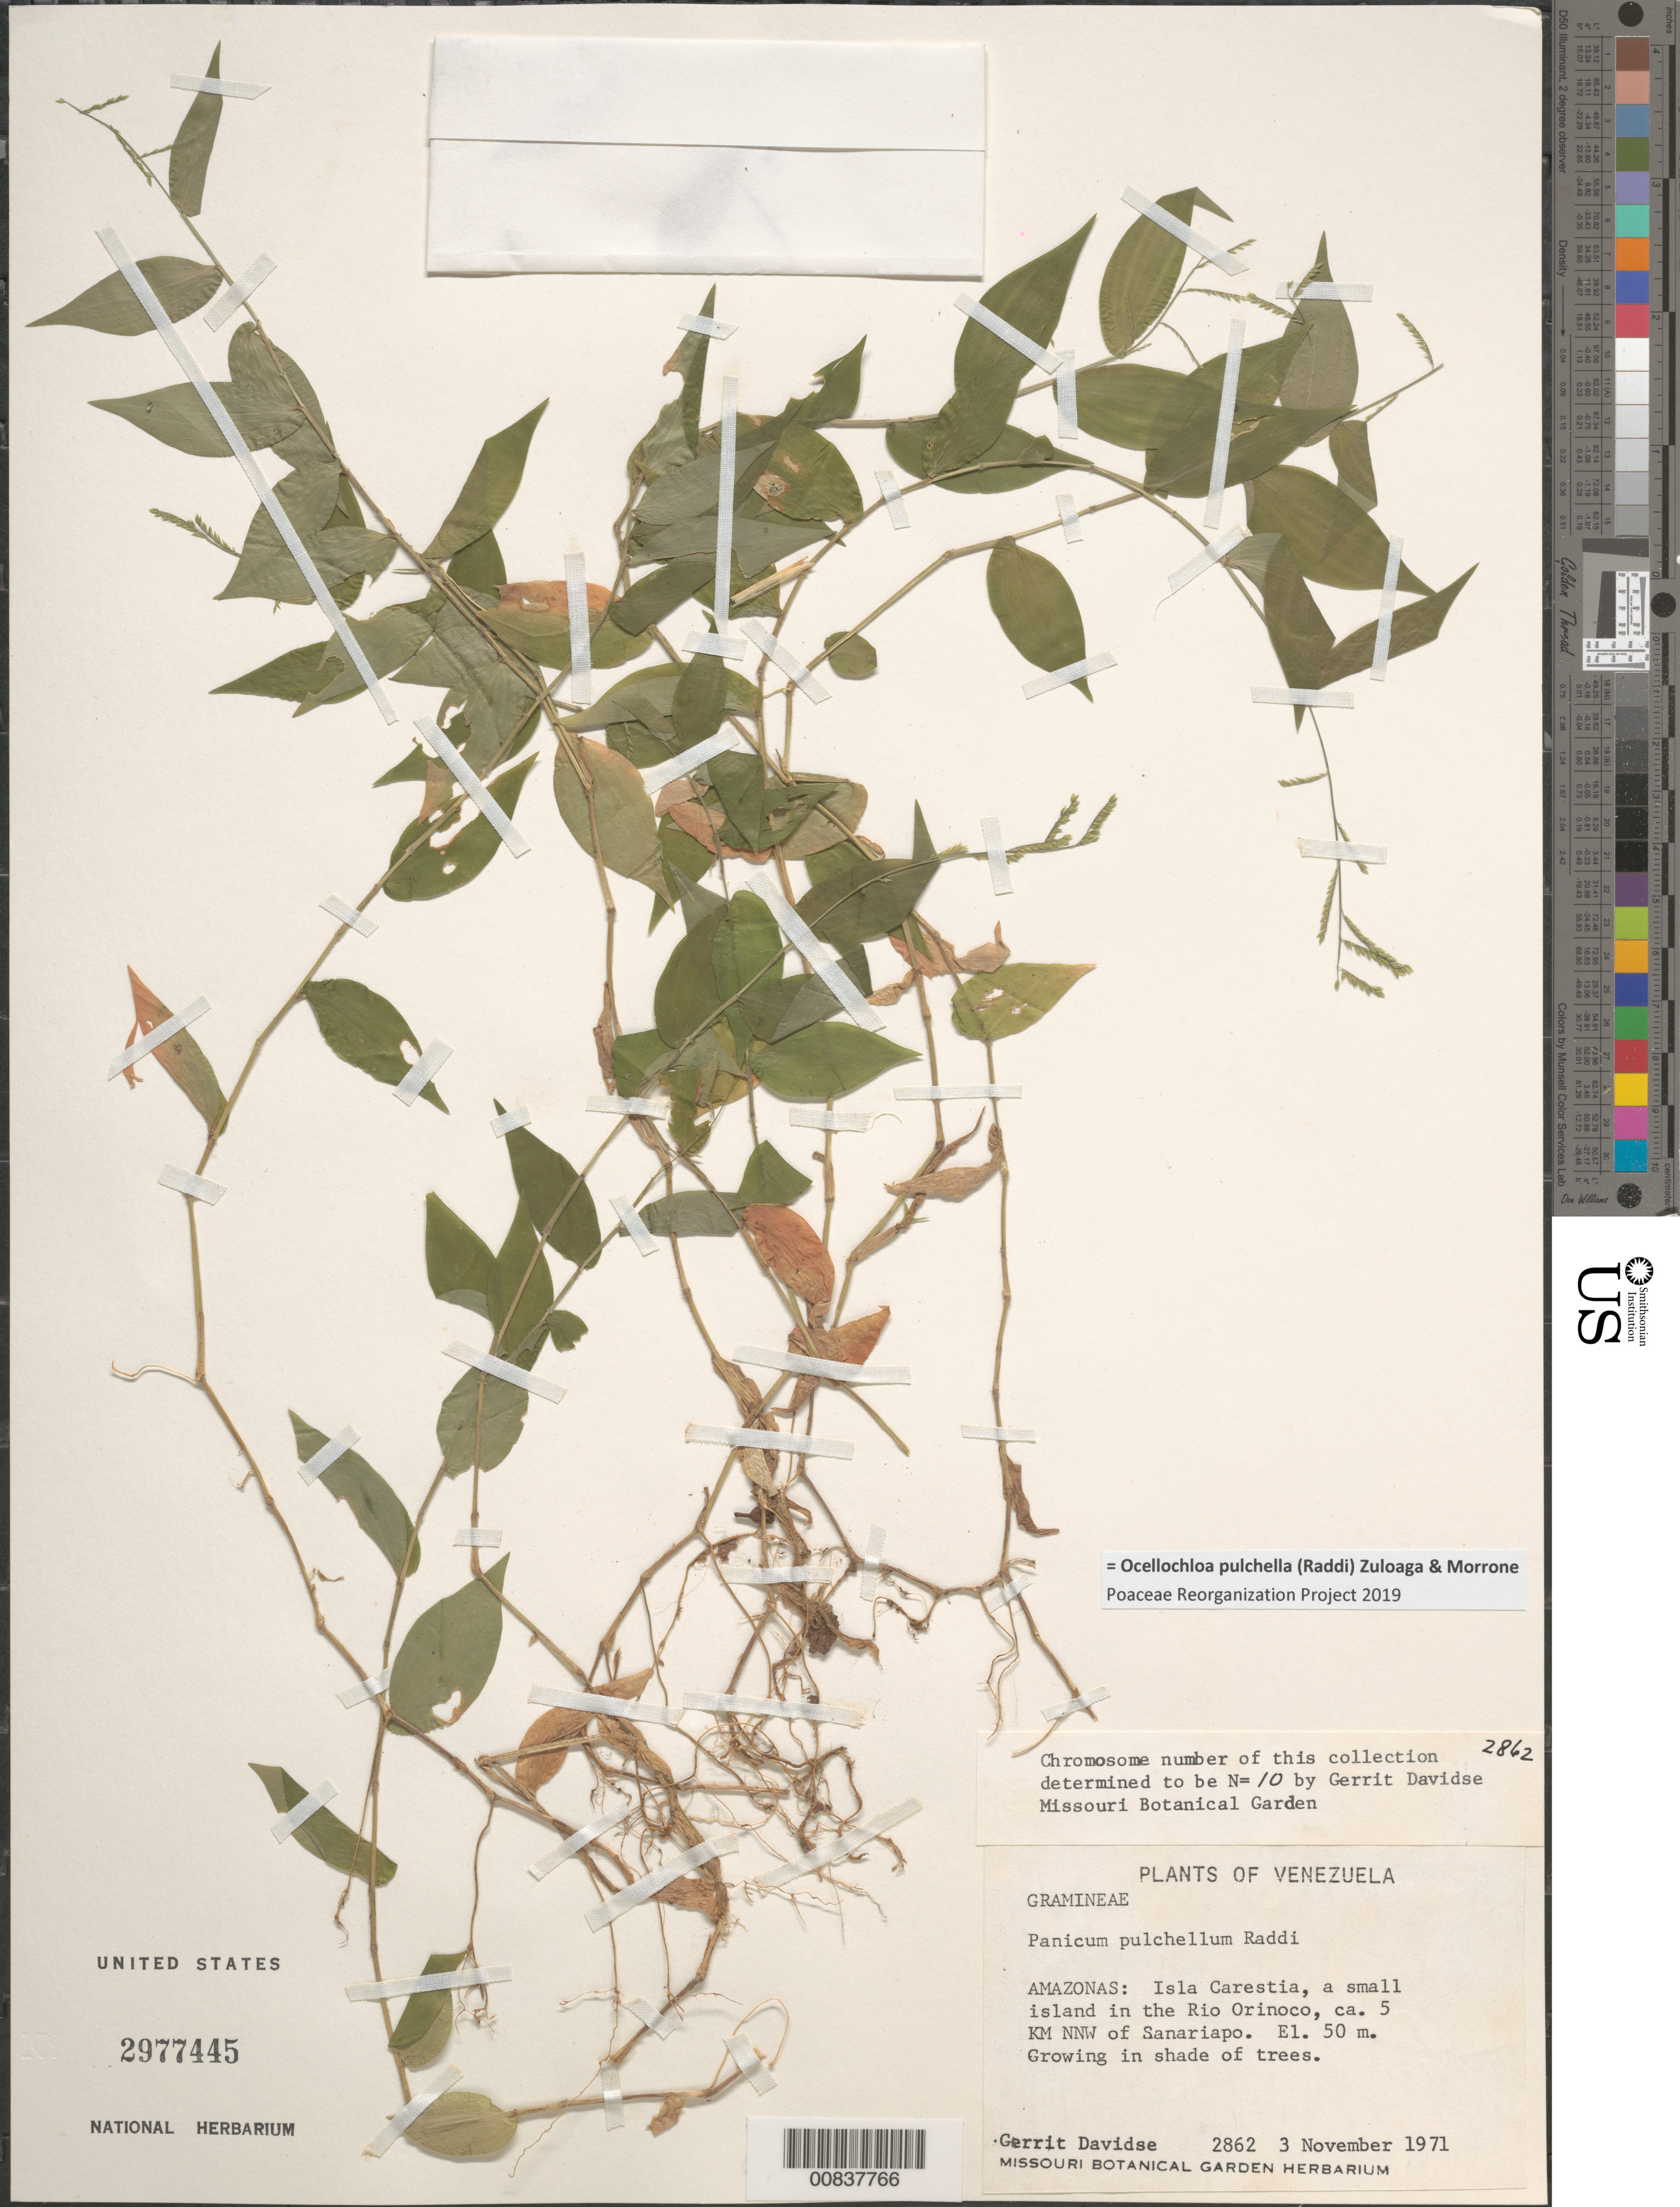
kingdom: Plantae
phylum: Tracheophyta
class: Liliopsida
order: Poales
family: Poaceae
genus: Panicum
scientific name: Panicum pulchellum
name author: Raddi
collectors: G. Davidse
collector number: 2862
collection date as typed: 3-Nov-71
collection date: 1971-11-03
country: Venezuela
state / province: Amazonas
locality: Isla Carestia, island in the Río Orinoco, 5 km NNW of Sanariapo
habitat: Growing in shade of trees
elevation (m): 50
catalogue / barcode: US 2977445